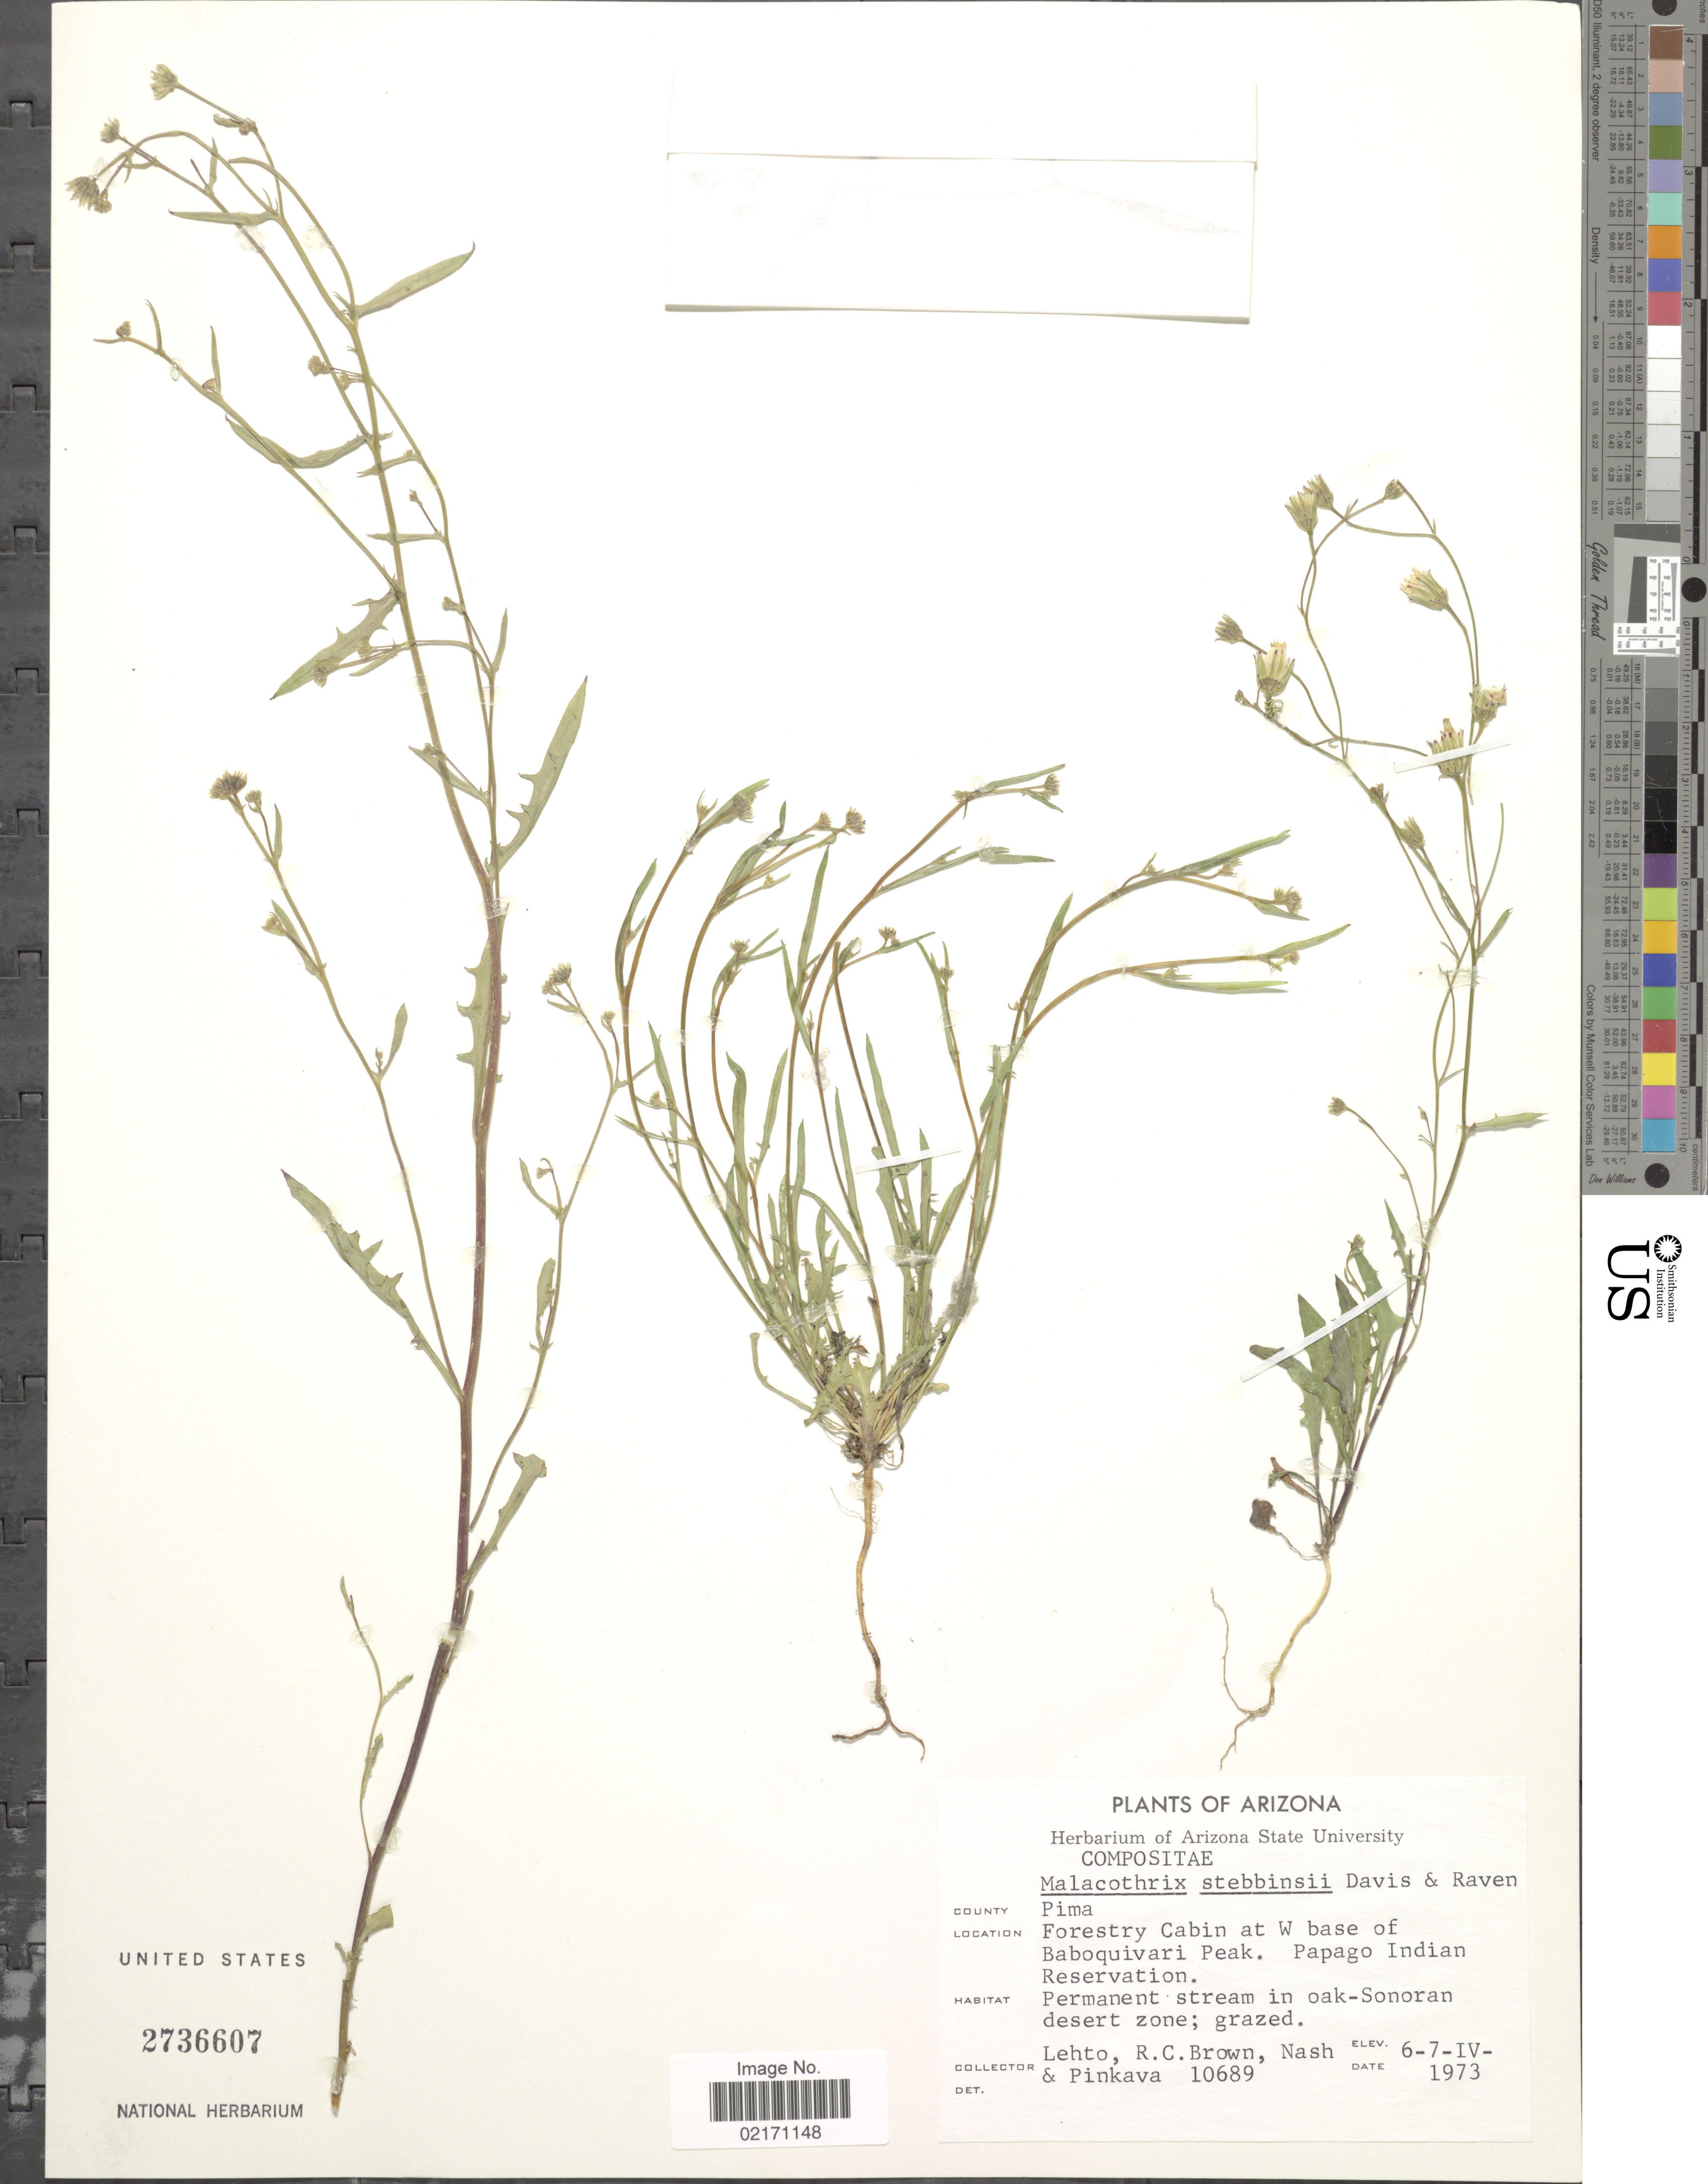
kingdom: Plantae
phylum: Tracheophyta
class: Magnoliopsida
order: Asterales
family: Asteraceae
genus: Malacothrix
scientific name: Malacothrix stebbinsii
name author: W.S. Davis & P.H. Raven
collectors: -. Lehto, R. C. Brown, -- Nash & -. Pinkava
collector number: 10689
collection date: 1973-04-06/1973-04-07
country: United States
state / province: Arizona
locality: Forestry Cabin at W base of Baboquivari Peak, Papago Indian Reservation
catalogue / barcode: US 2736607